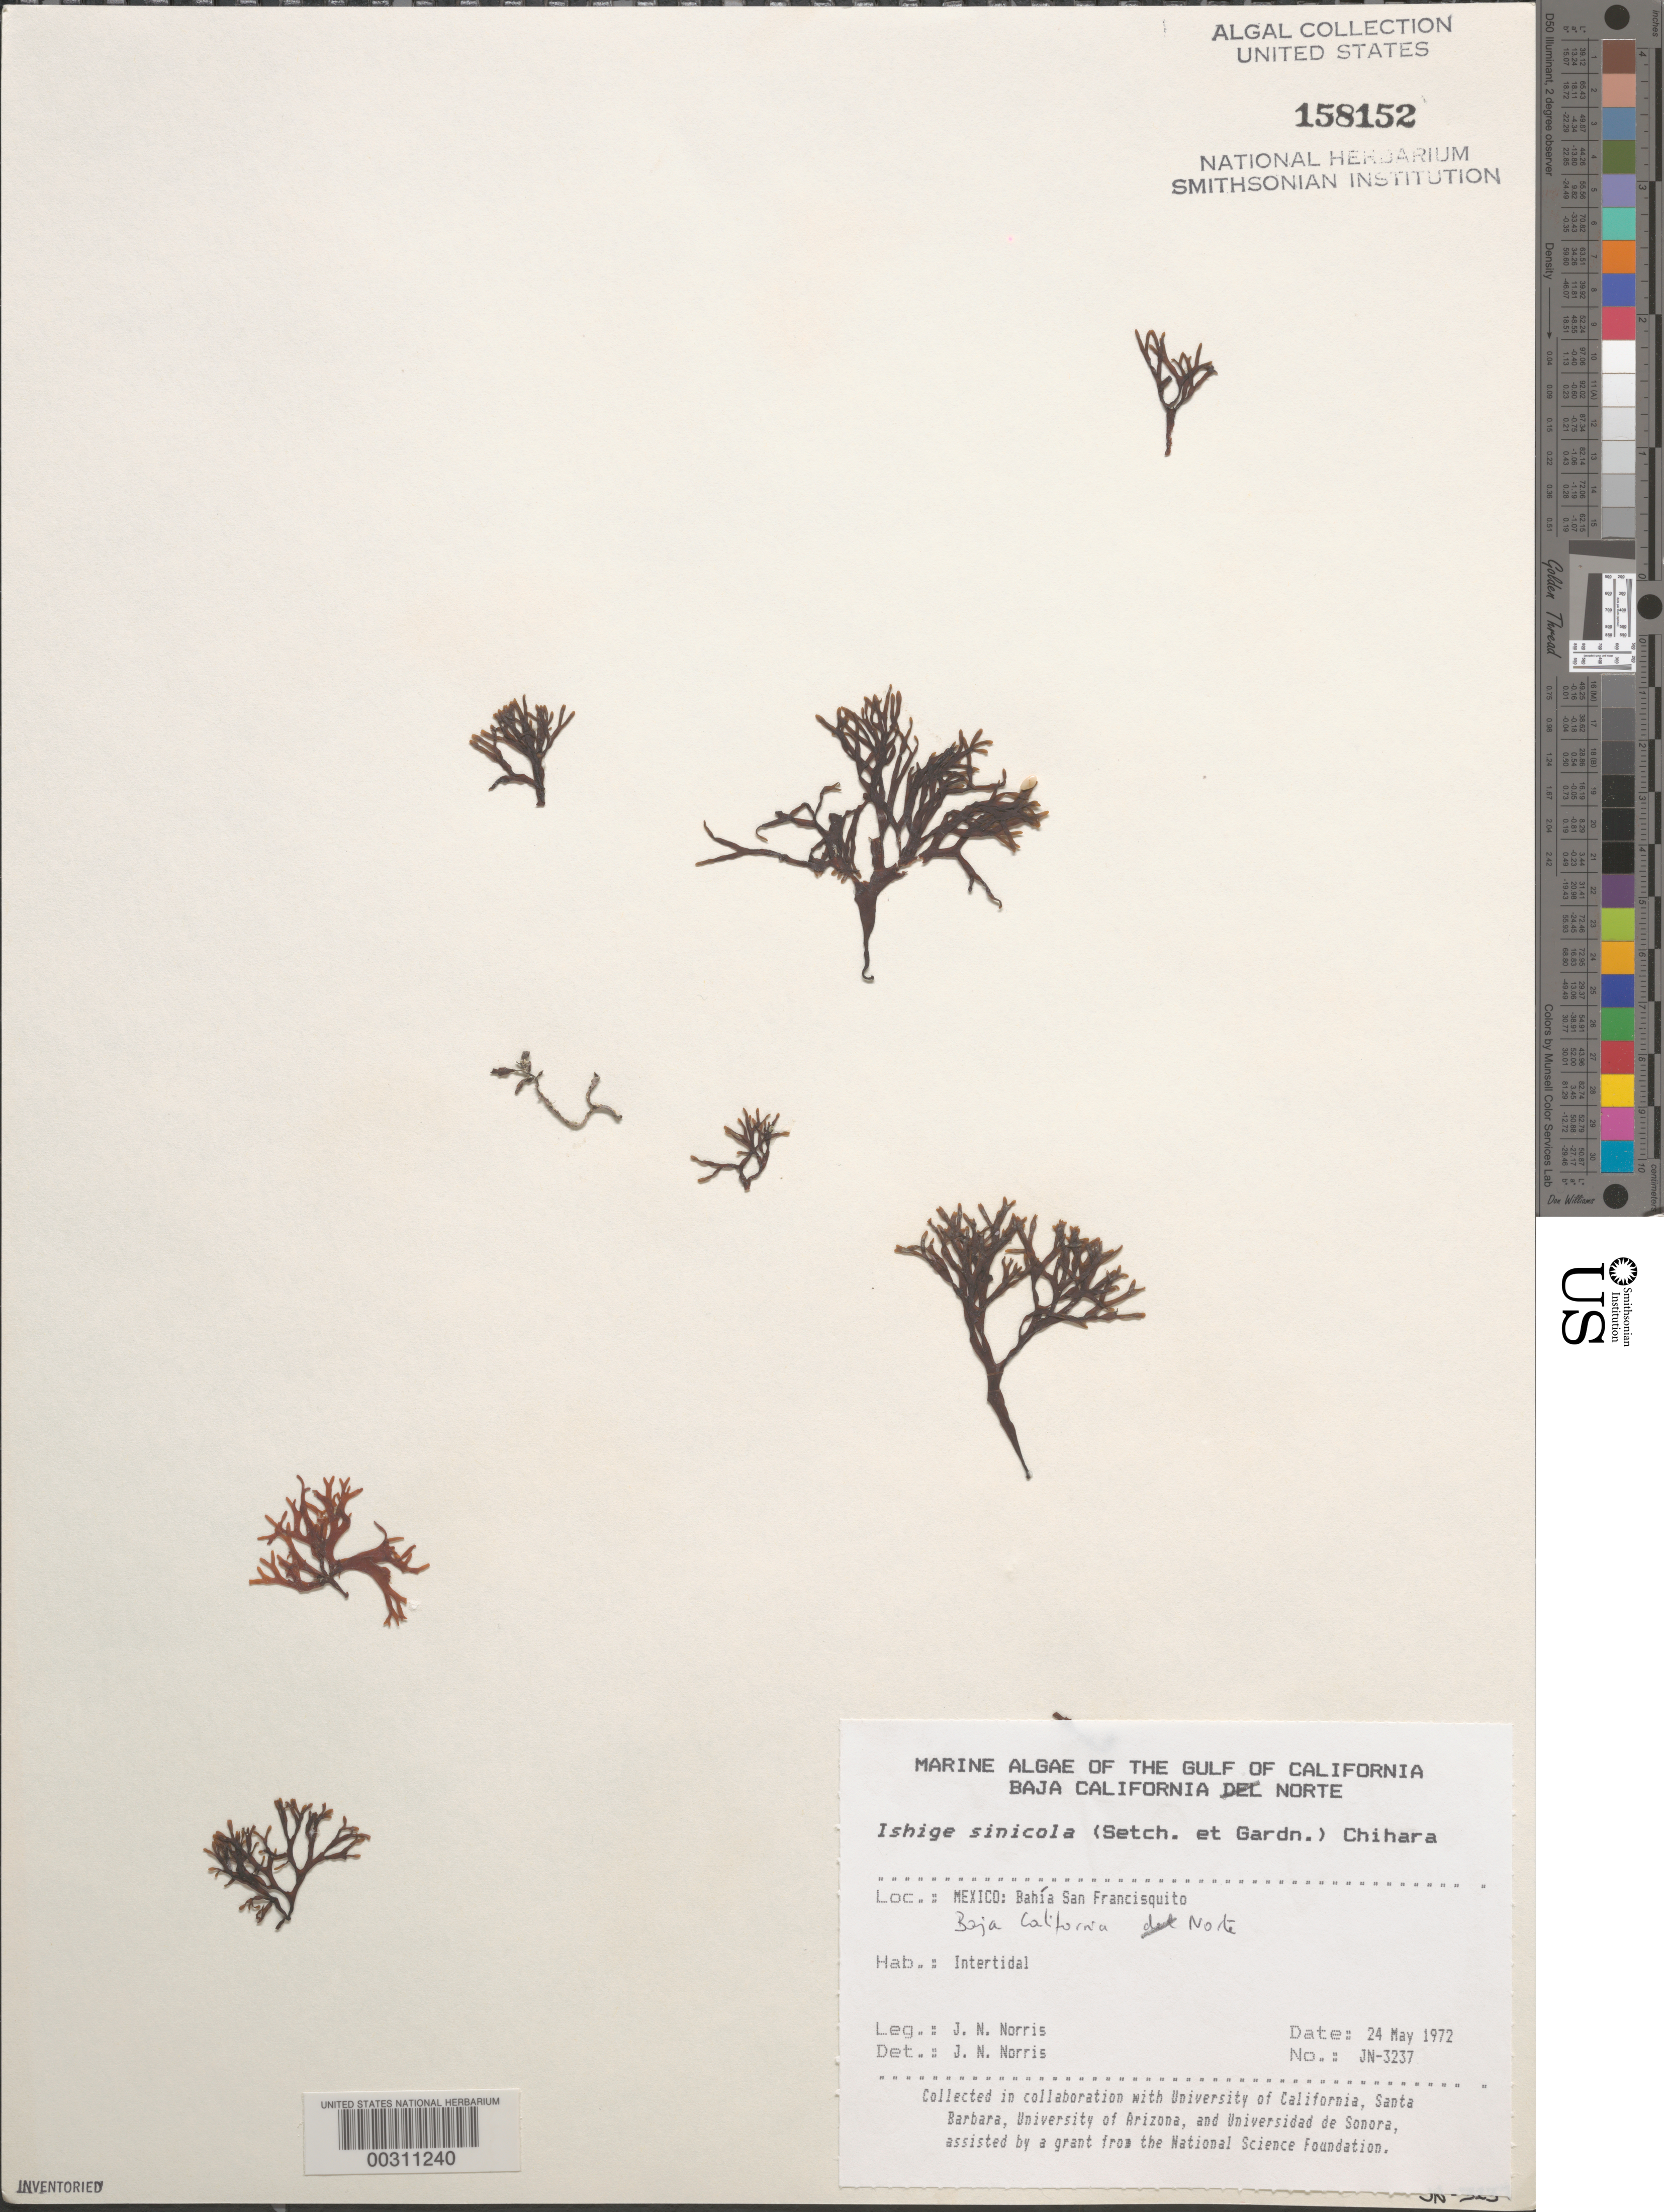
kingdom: Chromista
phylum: Ochrophyta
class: Phaeophyceae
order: Ishigeales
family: Ishigeaceae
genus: Ishige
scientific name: Ishige sinicola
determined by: Norris, James N.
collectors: J. N. Norris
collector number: JN-3237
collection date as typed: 24 May 1972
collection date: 1972-05-24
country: Mexico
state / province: Baja California Norte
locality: Bahia San Francisquito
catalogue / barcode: US 158152